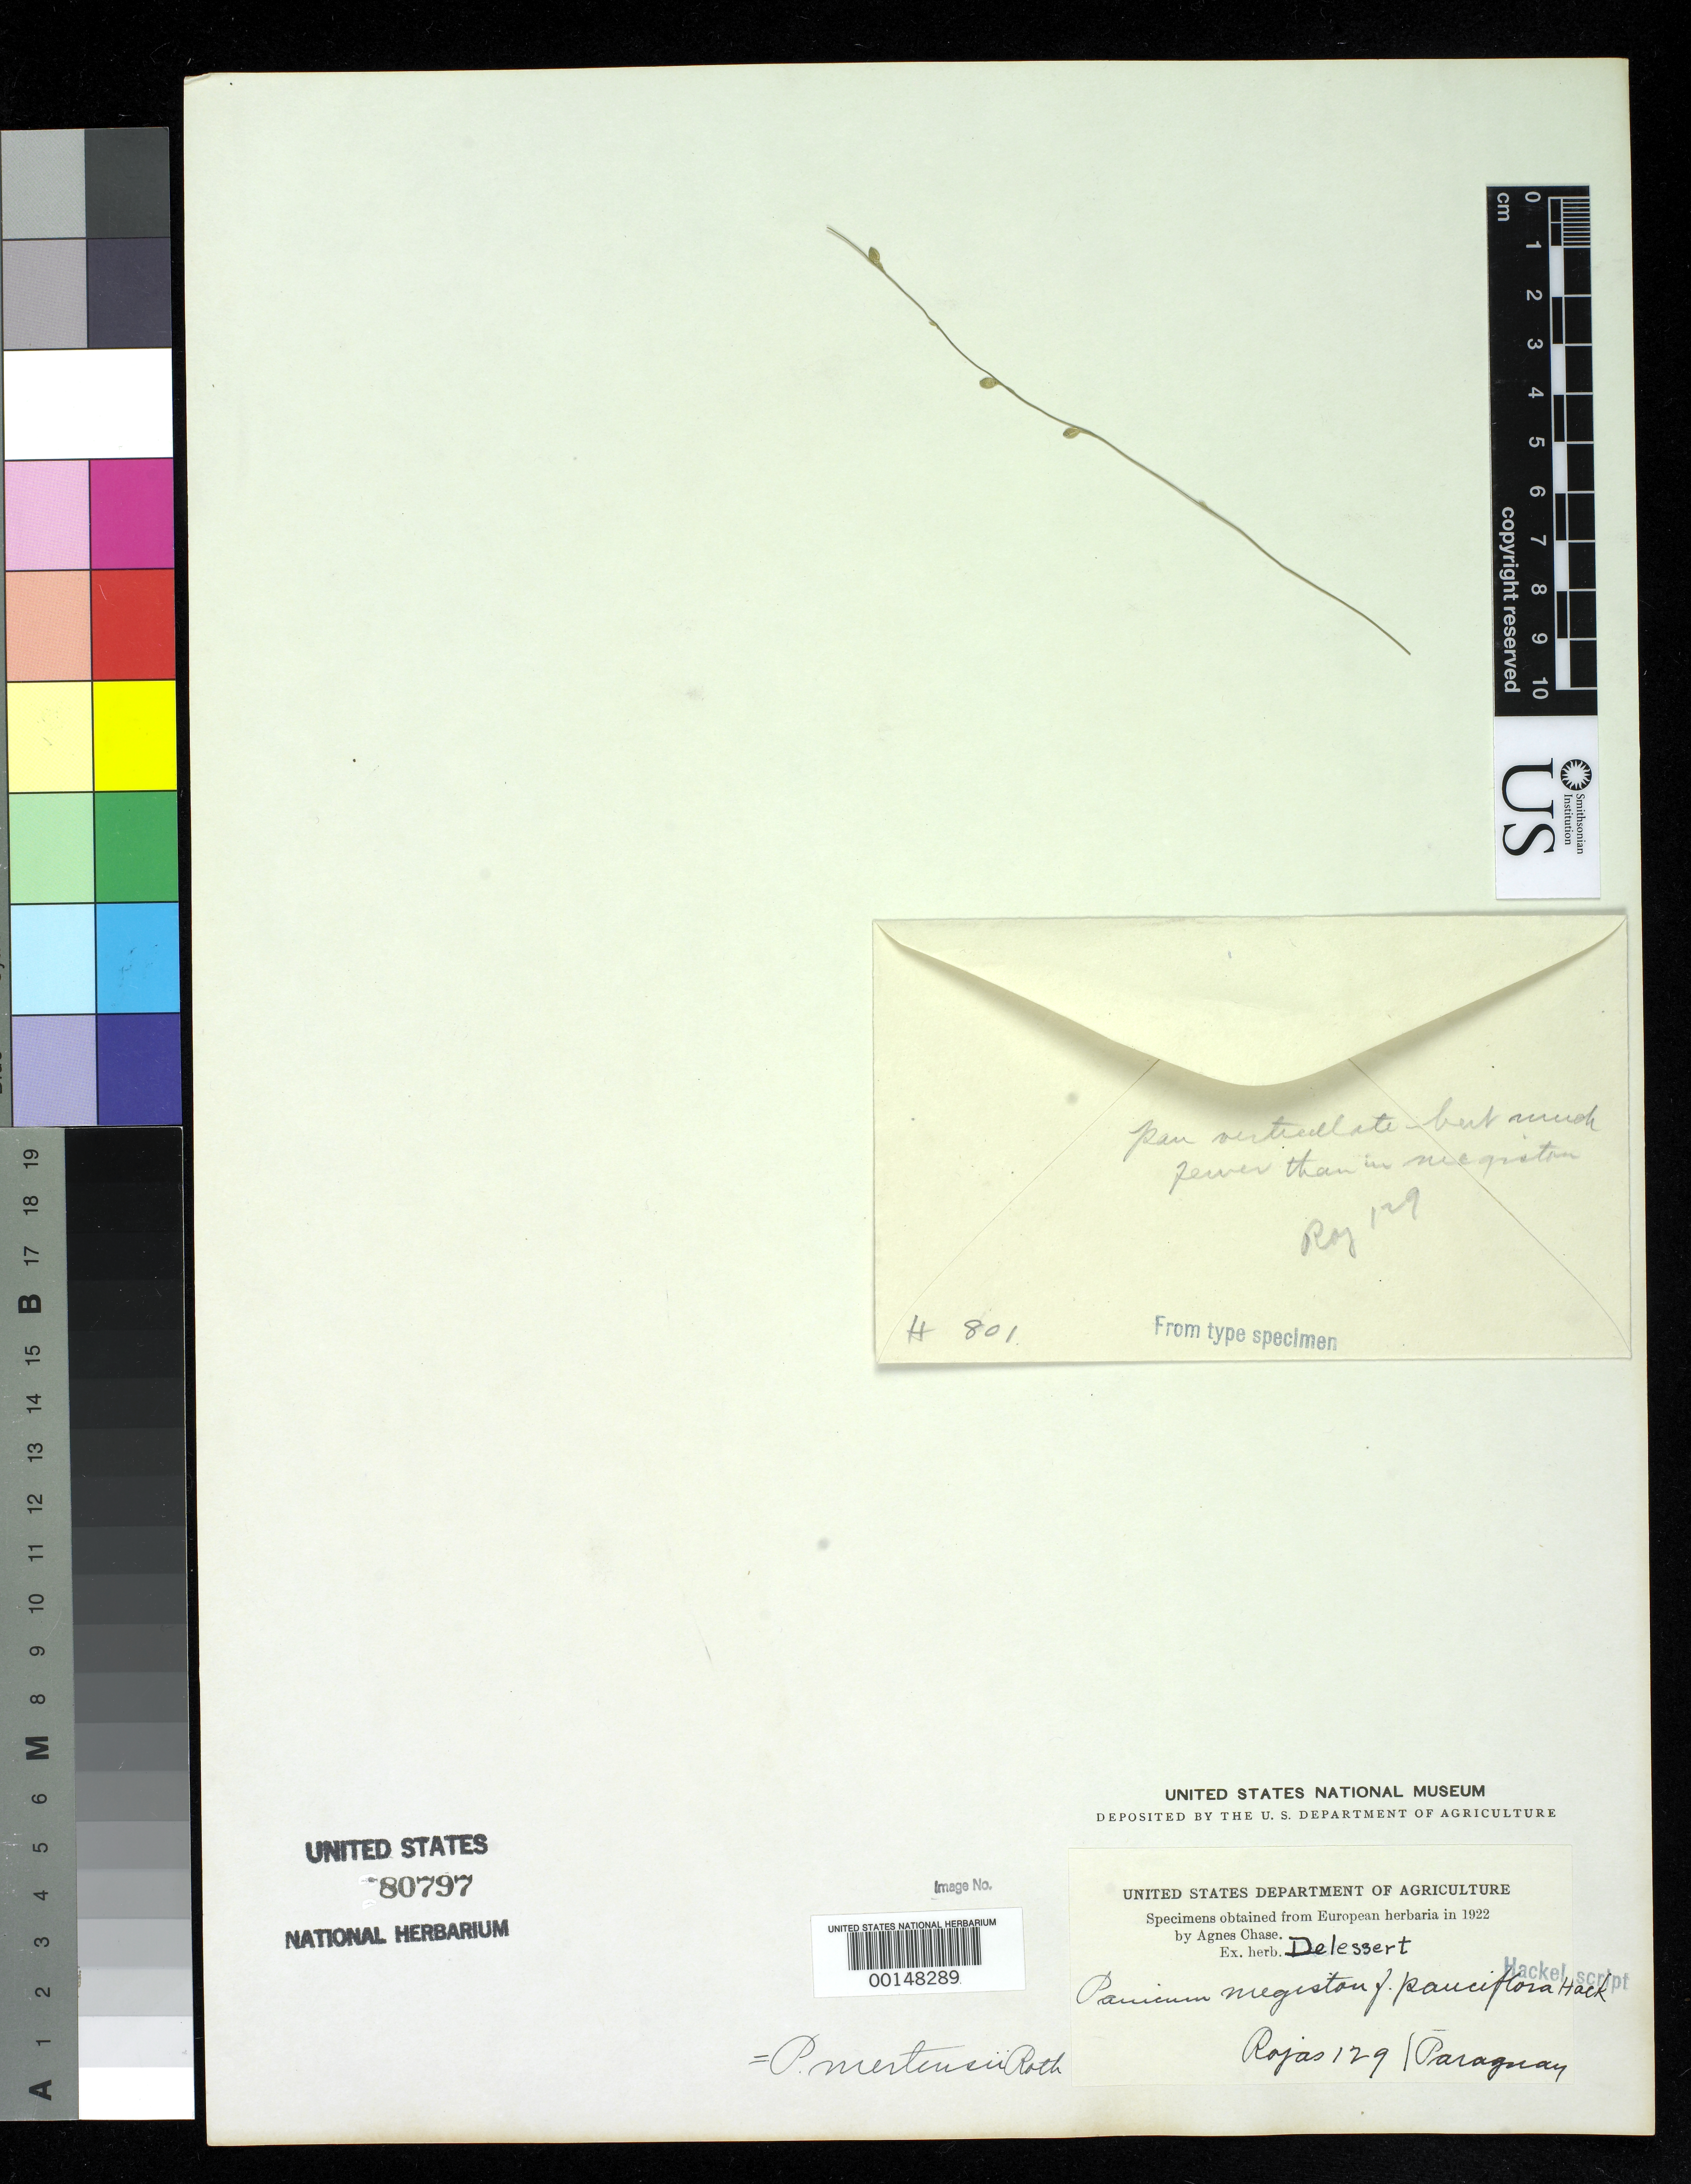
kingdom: Plantae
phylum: Tracheophyta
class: Liliopsida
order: Poales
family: Poaceae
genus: Panicum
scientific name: Panicum megiston f. pauciflora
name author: Hack. in Hassl.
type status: Type Fragment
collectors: T. Rojas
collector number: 129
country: Paraguay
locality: Orillas del Rio (Pilcomayo).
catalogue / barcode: US 80797